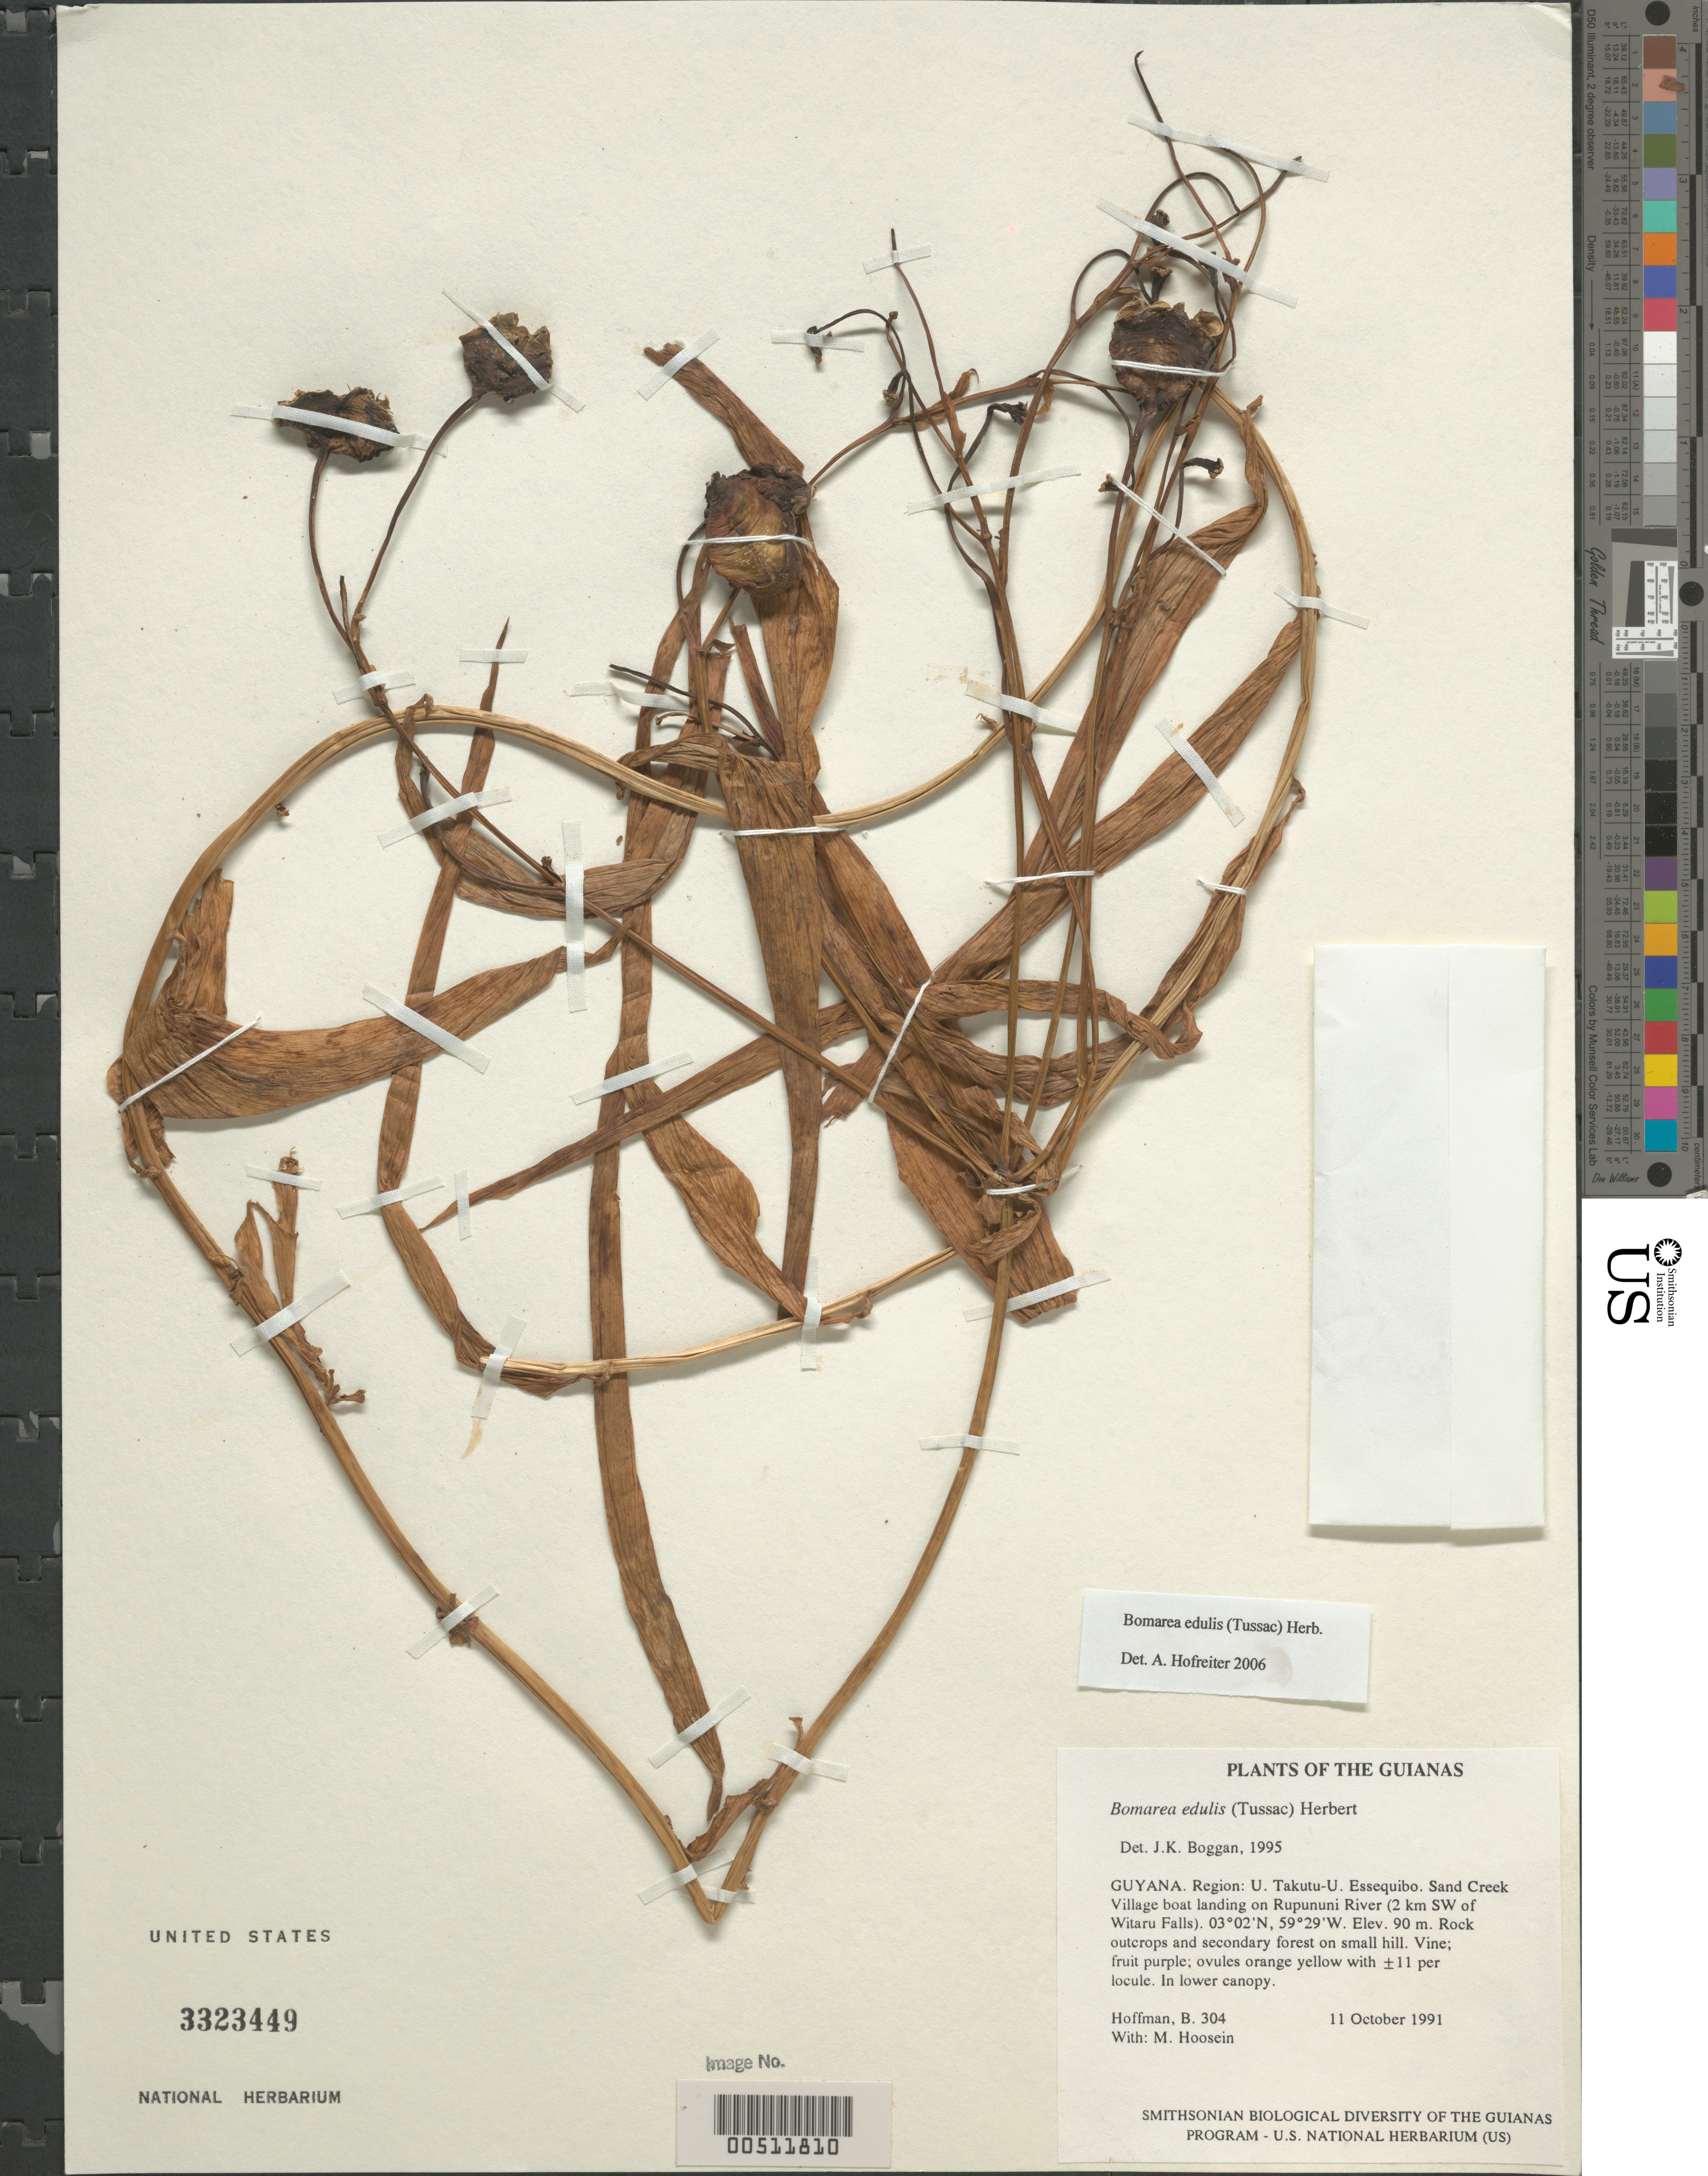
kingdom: Plantae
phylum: Tracheophyta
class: Liliopsida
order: Liliales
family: Alstroemeriaceae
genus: Bomarea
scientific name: Bomarea edulis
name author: (Tussac) Herb.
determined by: Boggan, J. K., (US), NMNH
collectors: B. Hoffman & M. Hossein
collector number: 304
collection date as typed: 11 October 1991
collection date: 1991-10-11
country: Guyana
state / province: U. Takutu-U. Essequibo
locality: Sand Creek Village boat landing on Rupununi River (2 km SW of Witaru Falls)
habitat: Rock outcrops and secondary forest on small hill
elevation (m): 90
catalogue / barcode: US 3323449